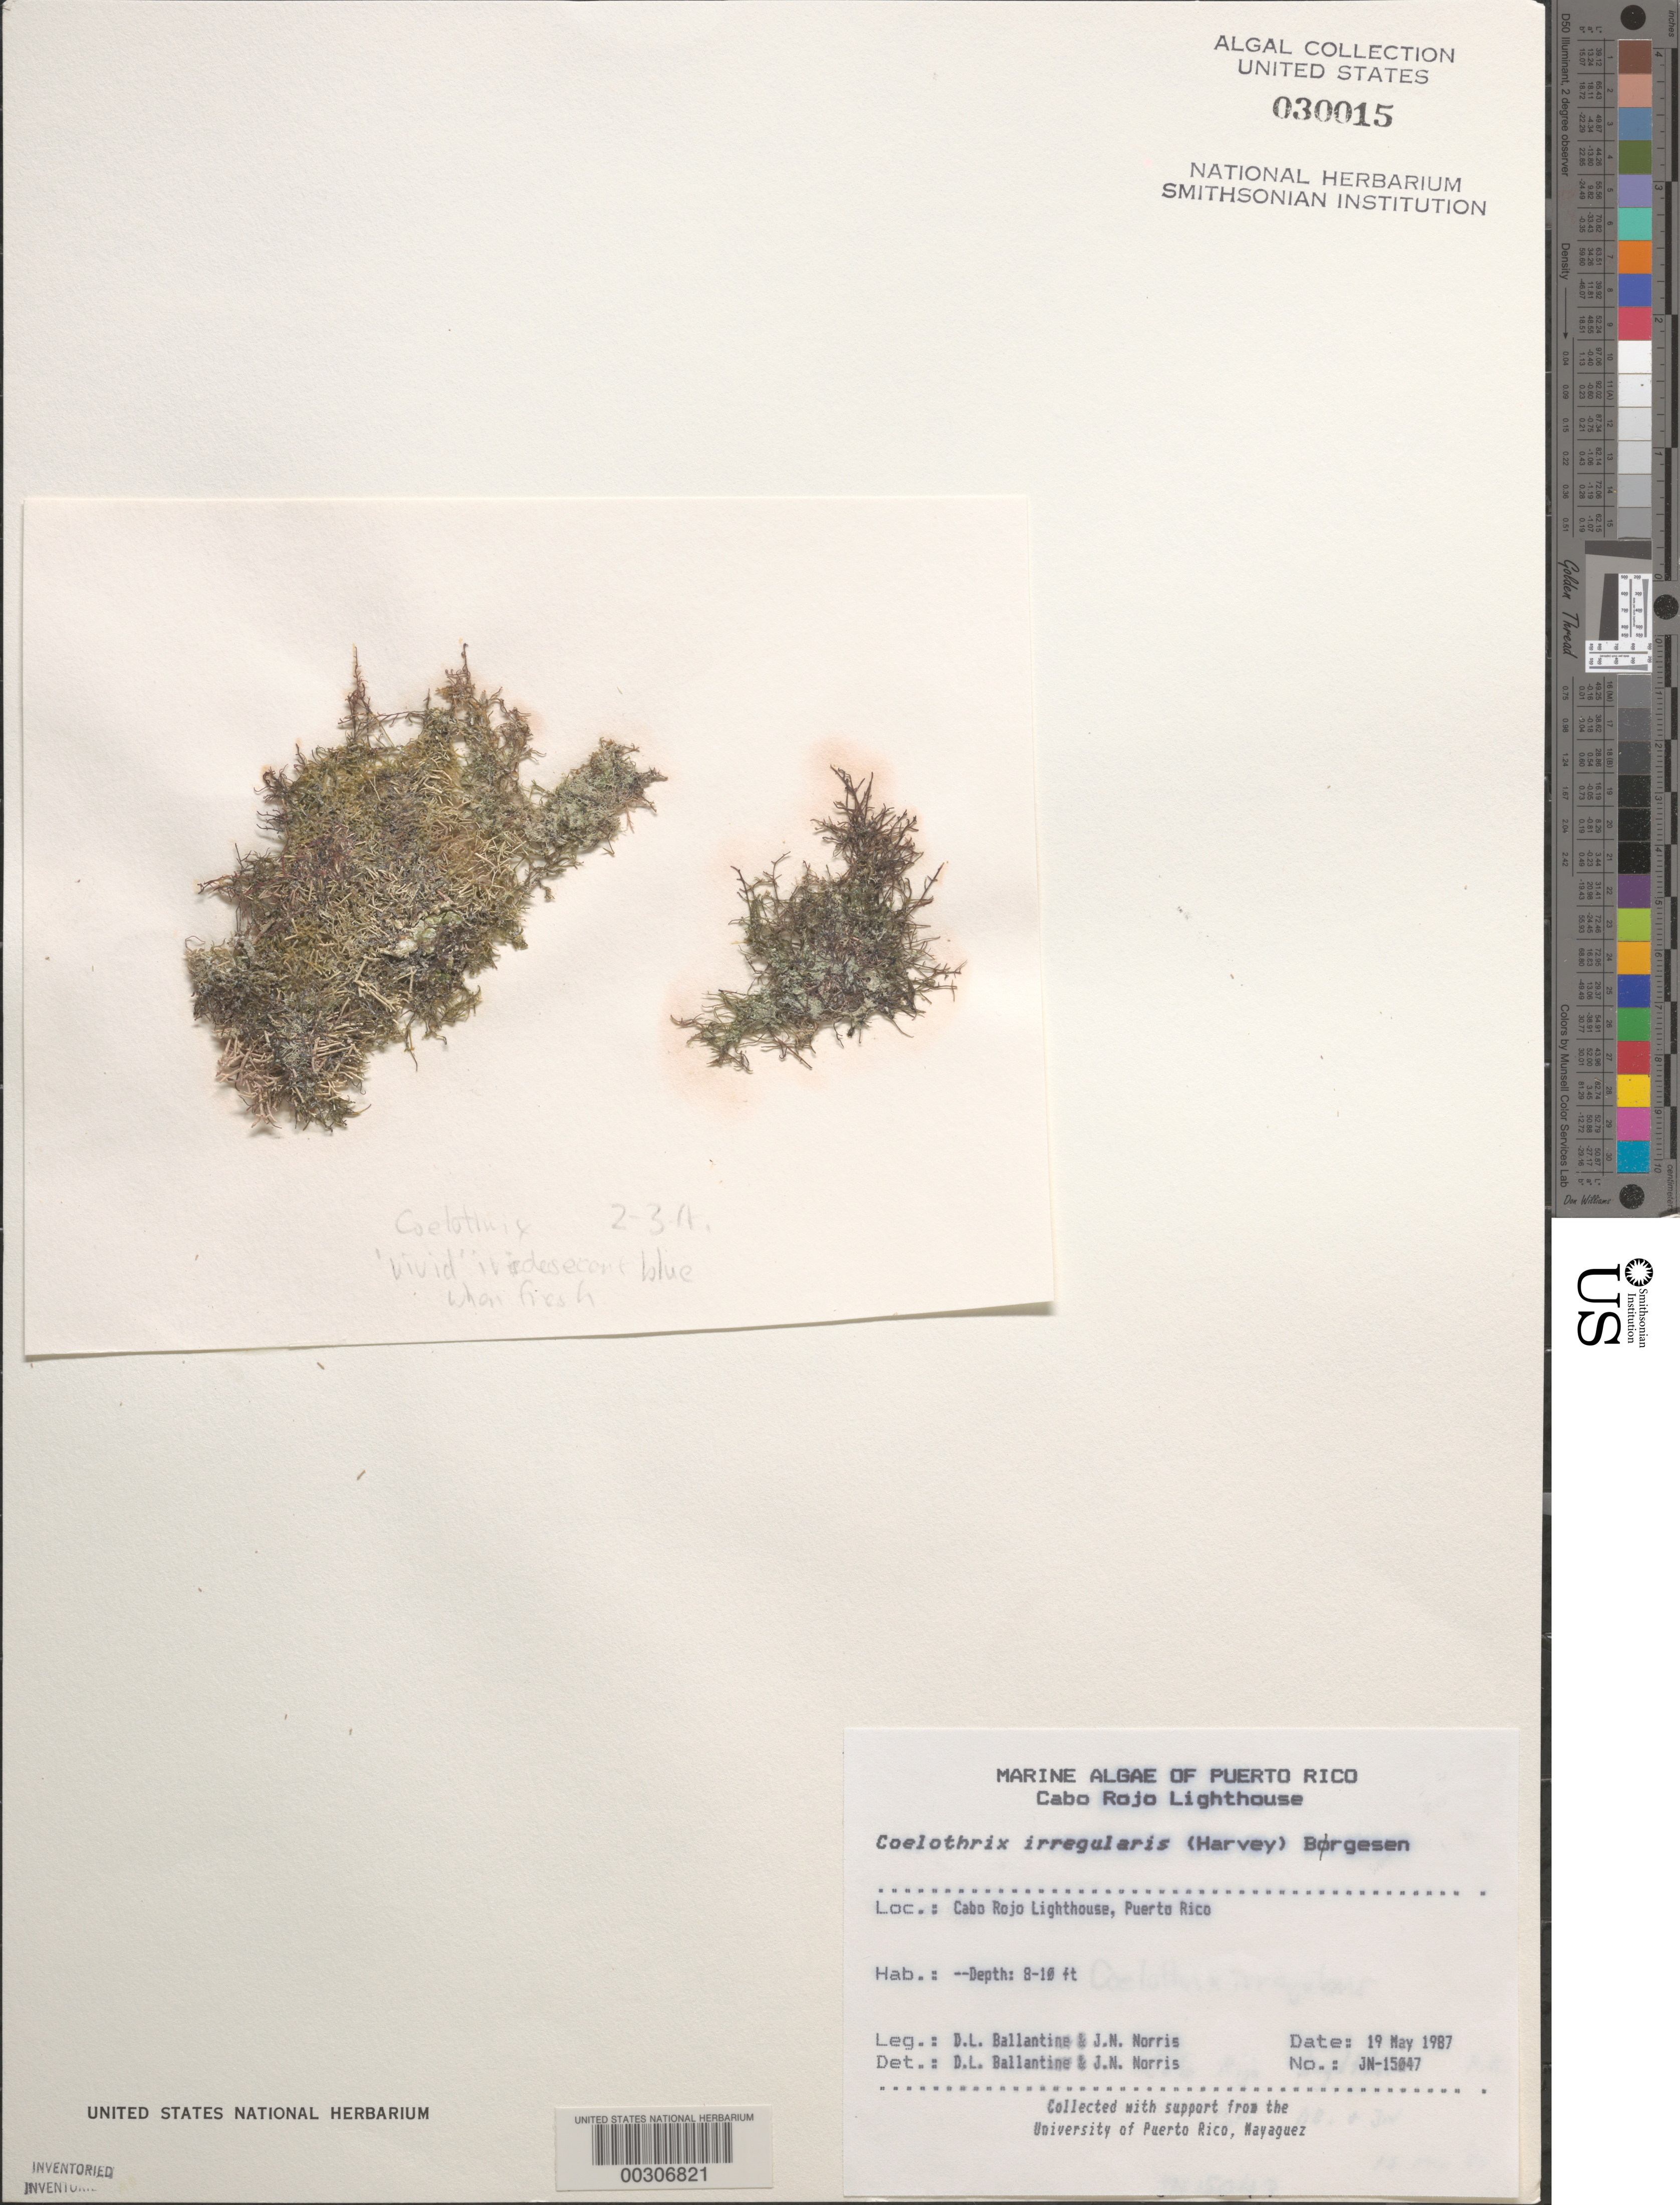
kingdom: Plantae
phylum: Rhodophyta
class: Florideophyceae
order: Rhodymeniales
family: Champiaceae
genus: Coelothrix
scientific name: Coelothrix irregularis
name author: (Harv.) Børgesen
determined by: Ballantine, D. L.; Norris, J. N.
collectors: D.L. Ballantine & J. N. Norris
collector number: JN-15047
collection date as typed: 19 May 1987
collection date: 1987-05-19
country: Puerto Rico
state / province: Cabo Rojo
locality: Cabo Rojo Lighthouse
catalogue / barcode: US 30015